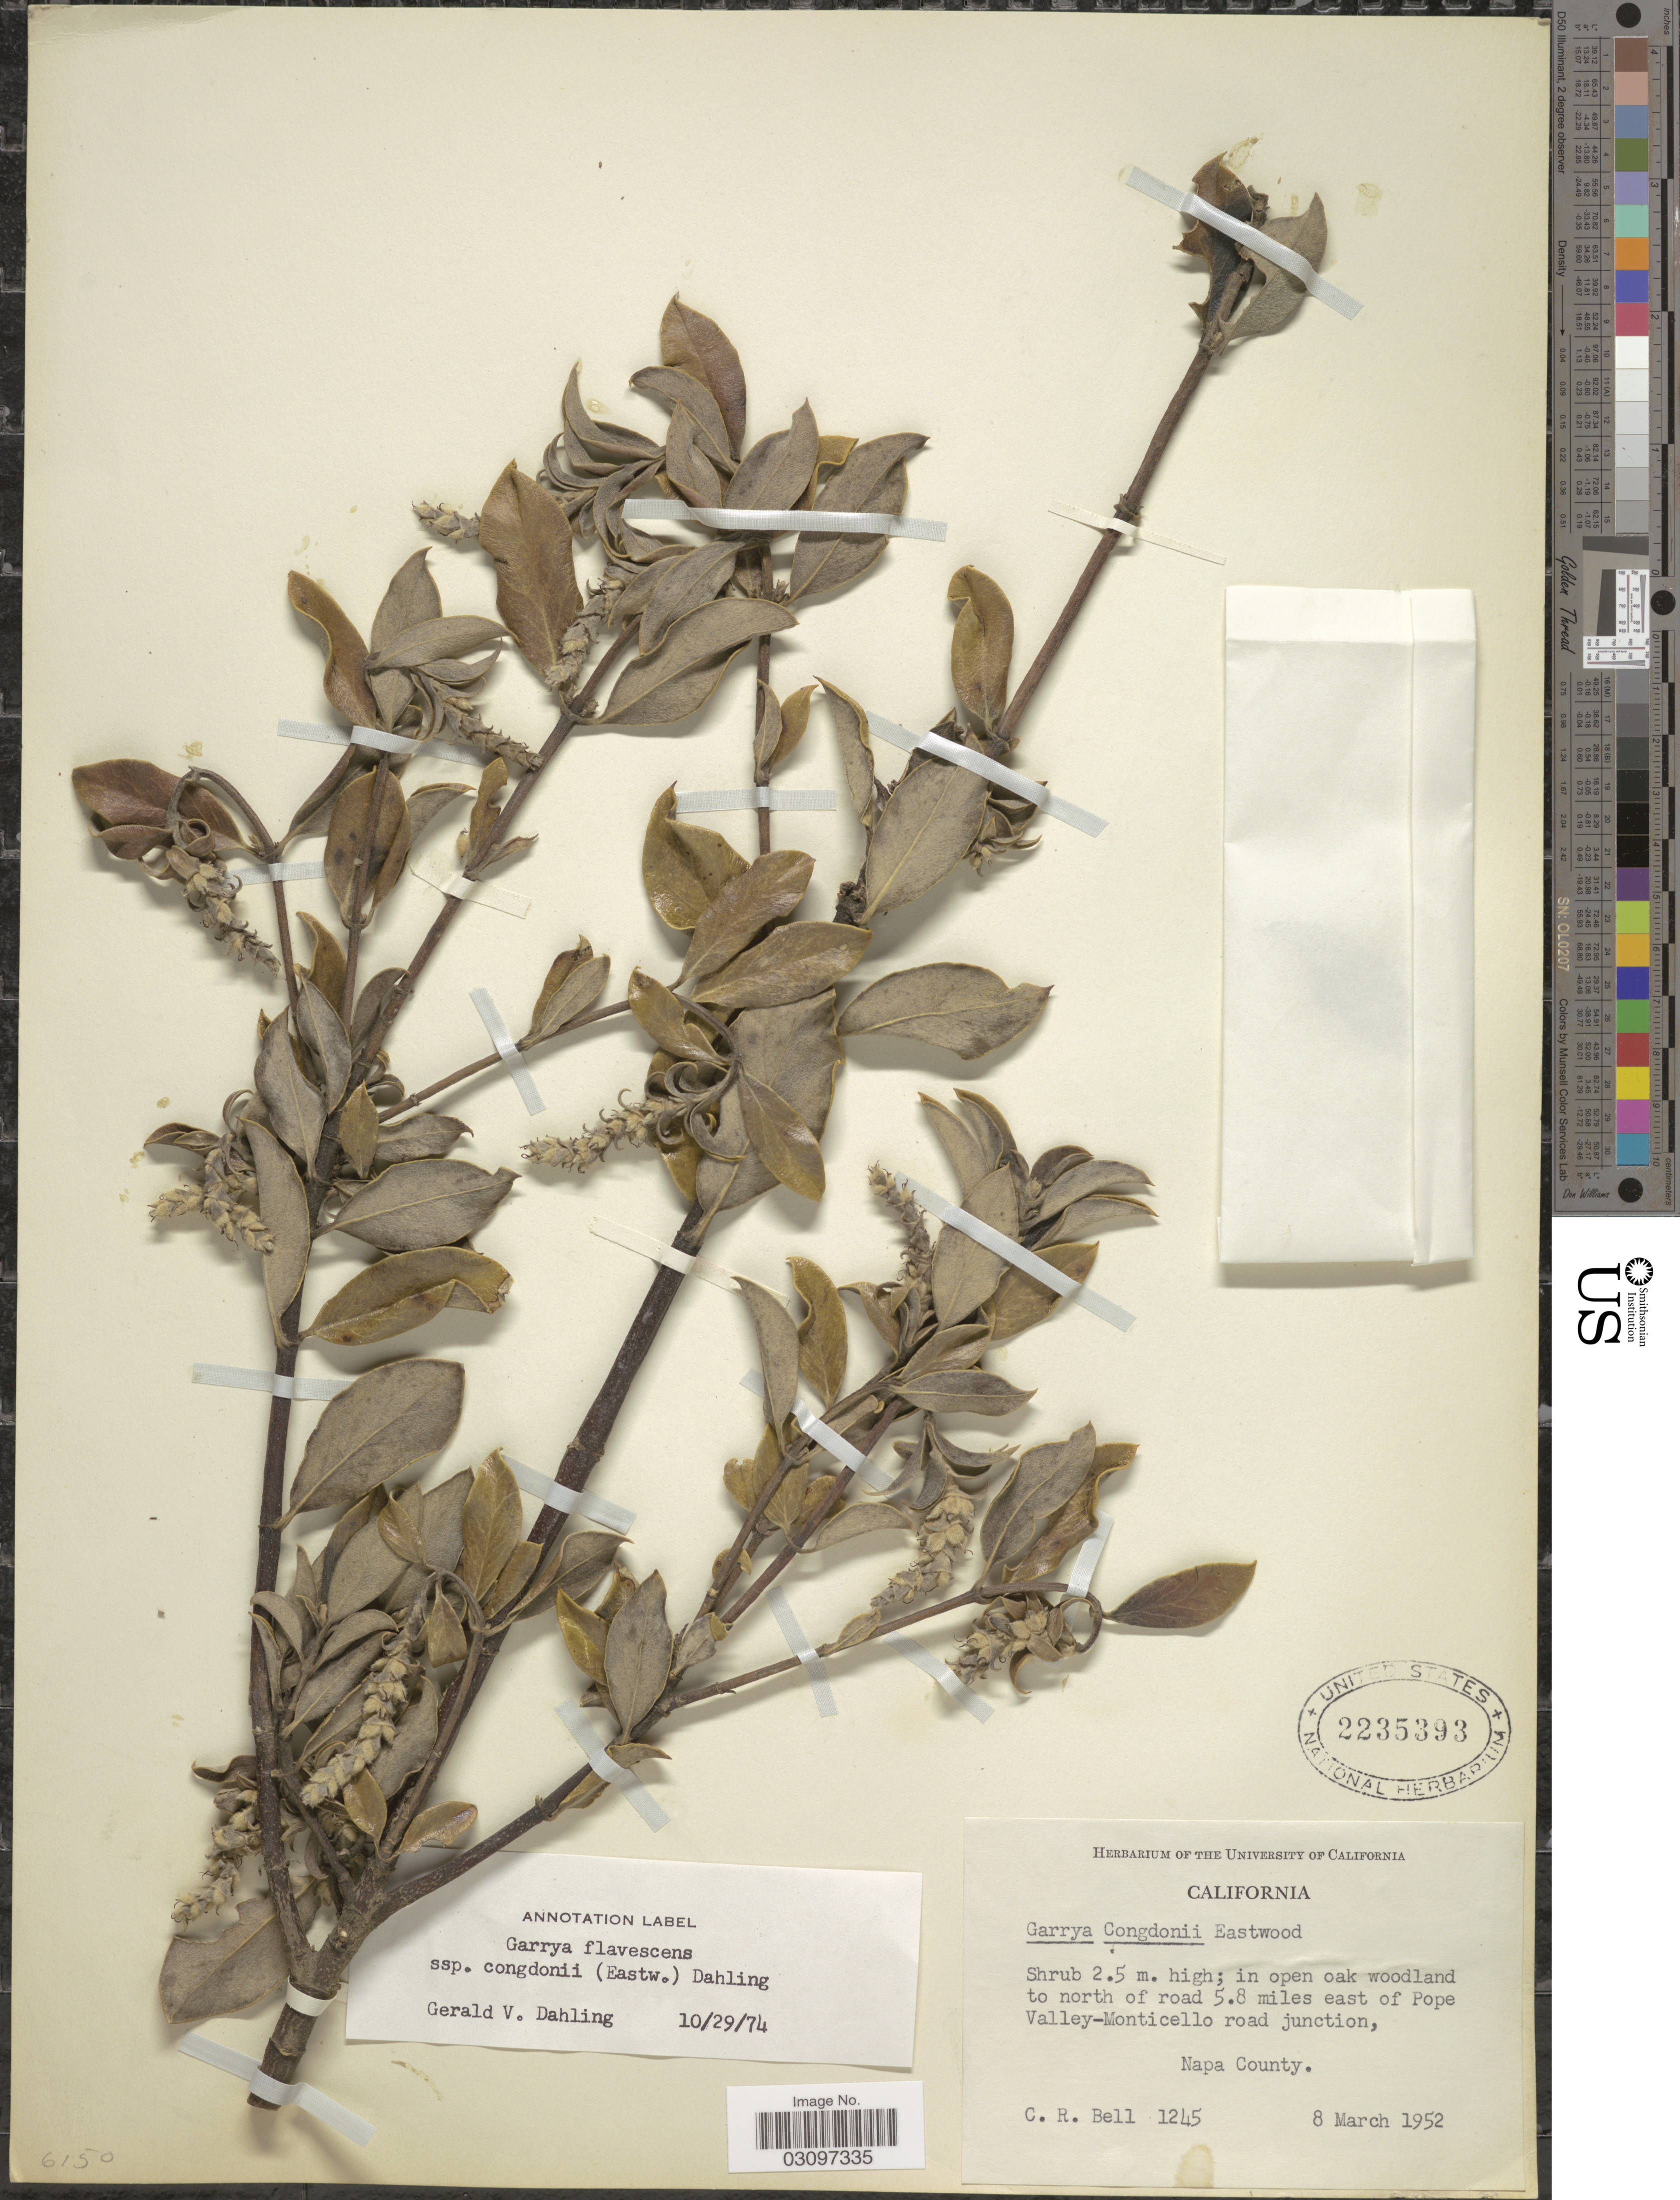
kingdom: Plantae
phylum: Tracheophyta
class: Magnoliopsida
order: Garryales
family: Garryaceae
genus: Garrya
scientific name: Garrya flavescens subsp. congdonii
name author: (Eastw.) Dahling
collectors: C. R. Bell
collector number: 1245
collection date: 1952-03-08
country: United States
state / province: California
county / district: Napa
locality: In open oak woodland to north of road 5.8 miles east of Pope Valley-Montecillo road junction, Napa County.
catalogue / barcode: US 2235393